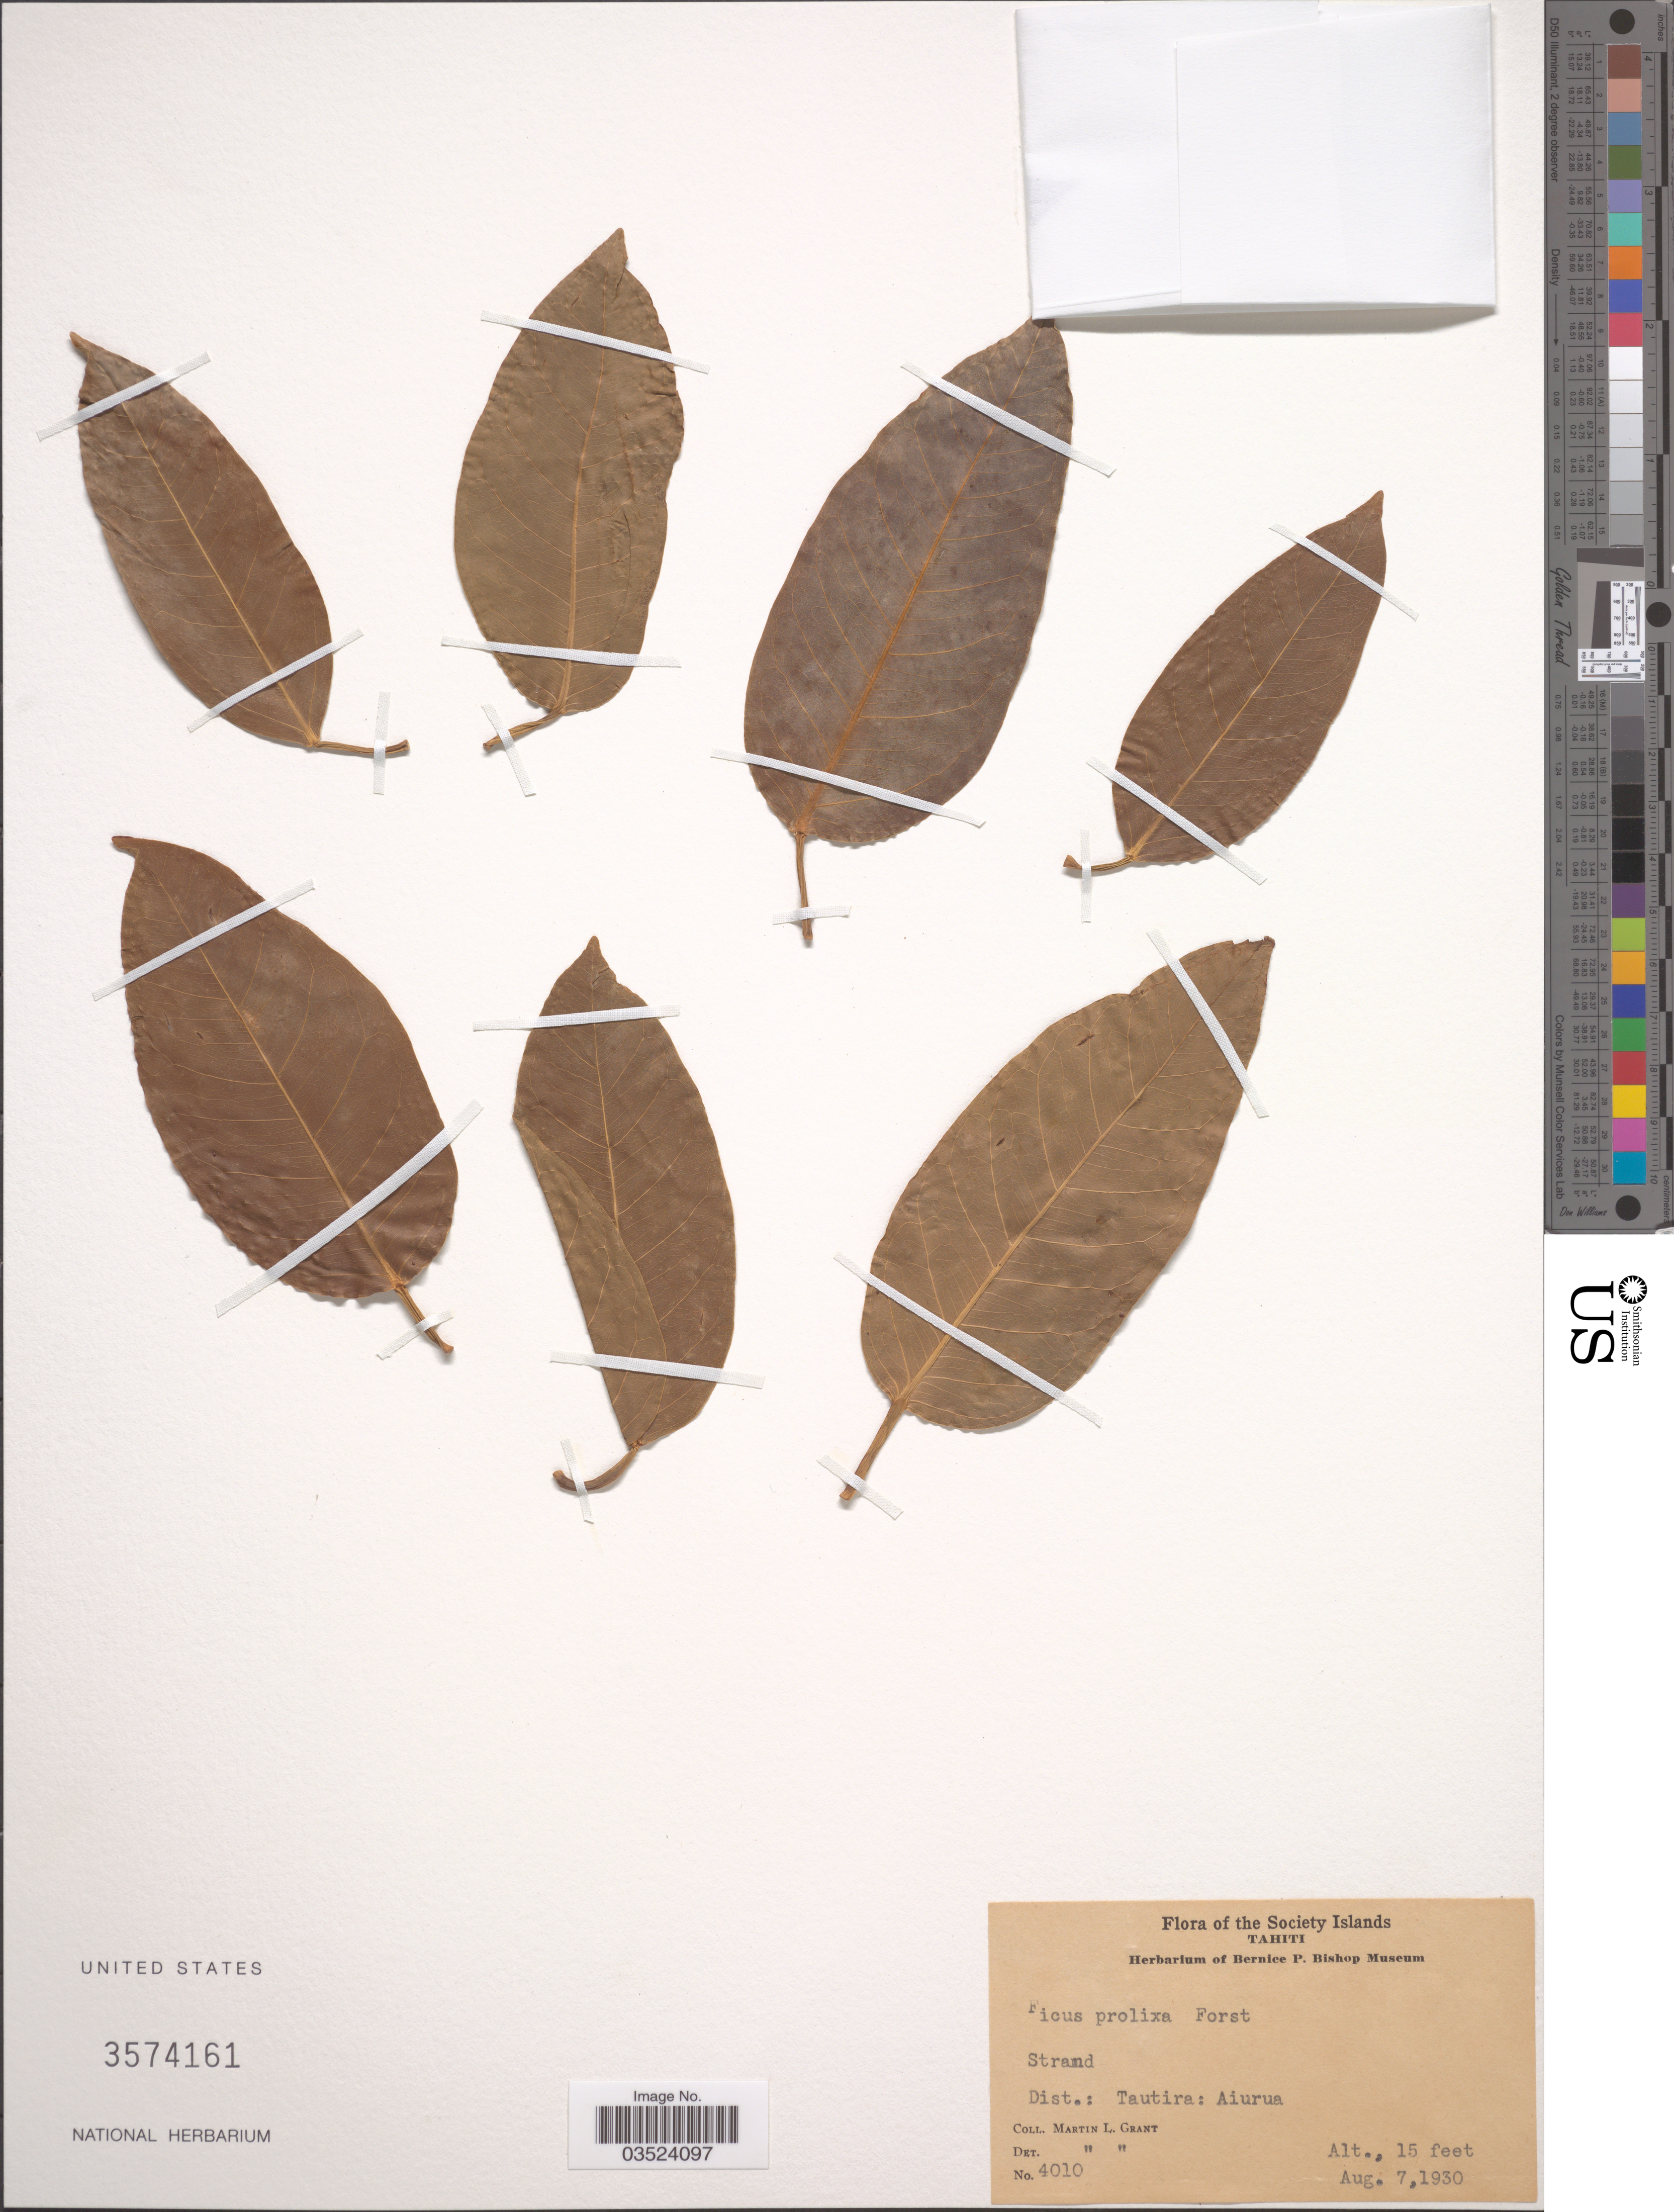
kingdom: Plantae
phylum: Tracheophyta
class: Magnoliopsida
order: Rosales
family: Moraceae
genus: Ficus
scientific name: Ficus prolixa var. prolixa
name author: G. Forst.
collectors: M. L. Grant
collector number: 4010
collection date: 1930-08-07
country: French Polynesia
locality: Society Islands. Tahiti. Dist.: Tautira: Aiurua.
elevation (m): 5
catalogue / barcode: US 3574161